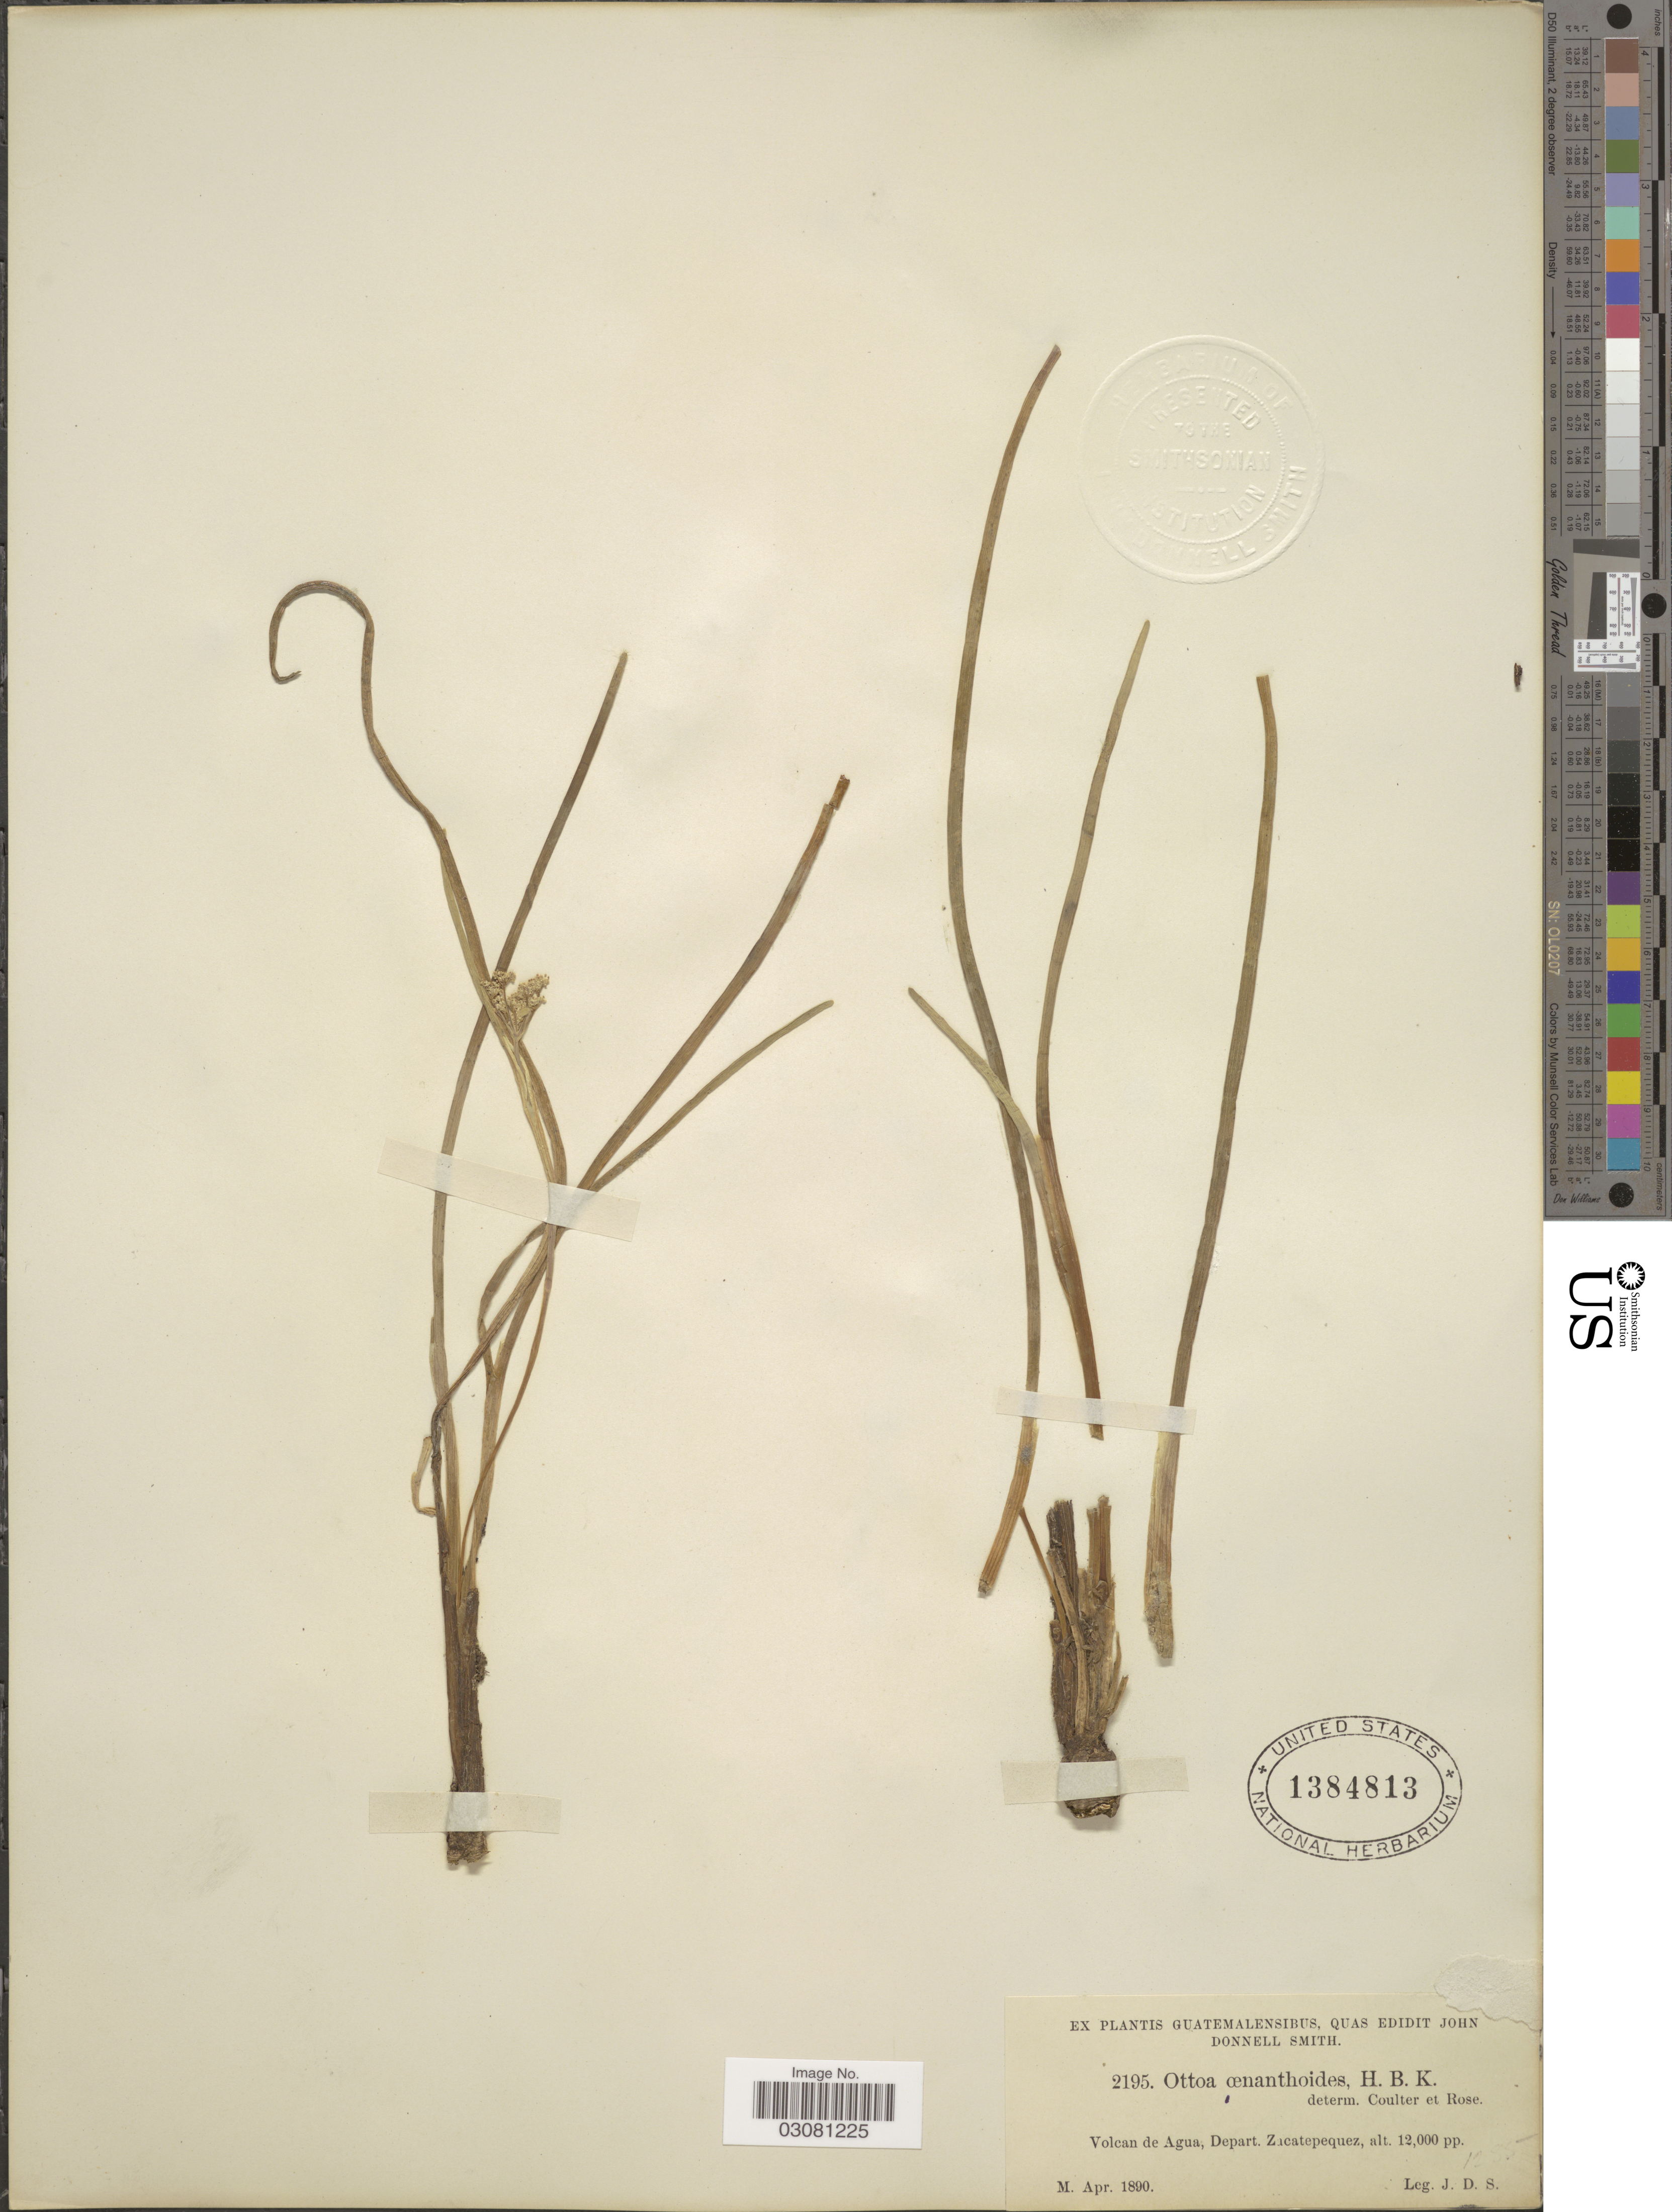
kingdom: Plantae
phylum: Tracheophyta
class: Magnoliopsida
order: Apiales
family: Apiaceae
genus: Ottoa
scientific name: Ottoa oenanthoides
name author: Kunth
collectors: J. Donnell Smith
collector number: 2195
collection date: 1890-04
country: Guatemala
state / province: Sacatepéquez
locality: Volcan de Agua, Depart. Zacatepequez.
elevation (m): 3658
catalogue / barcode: US 1384813